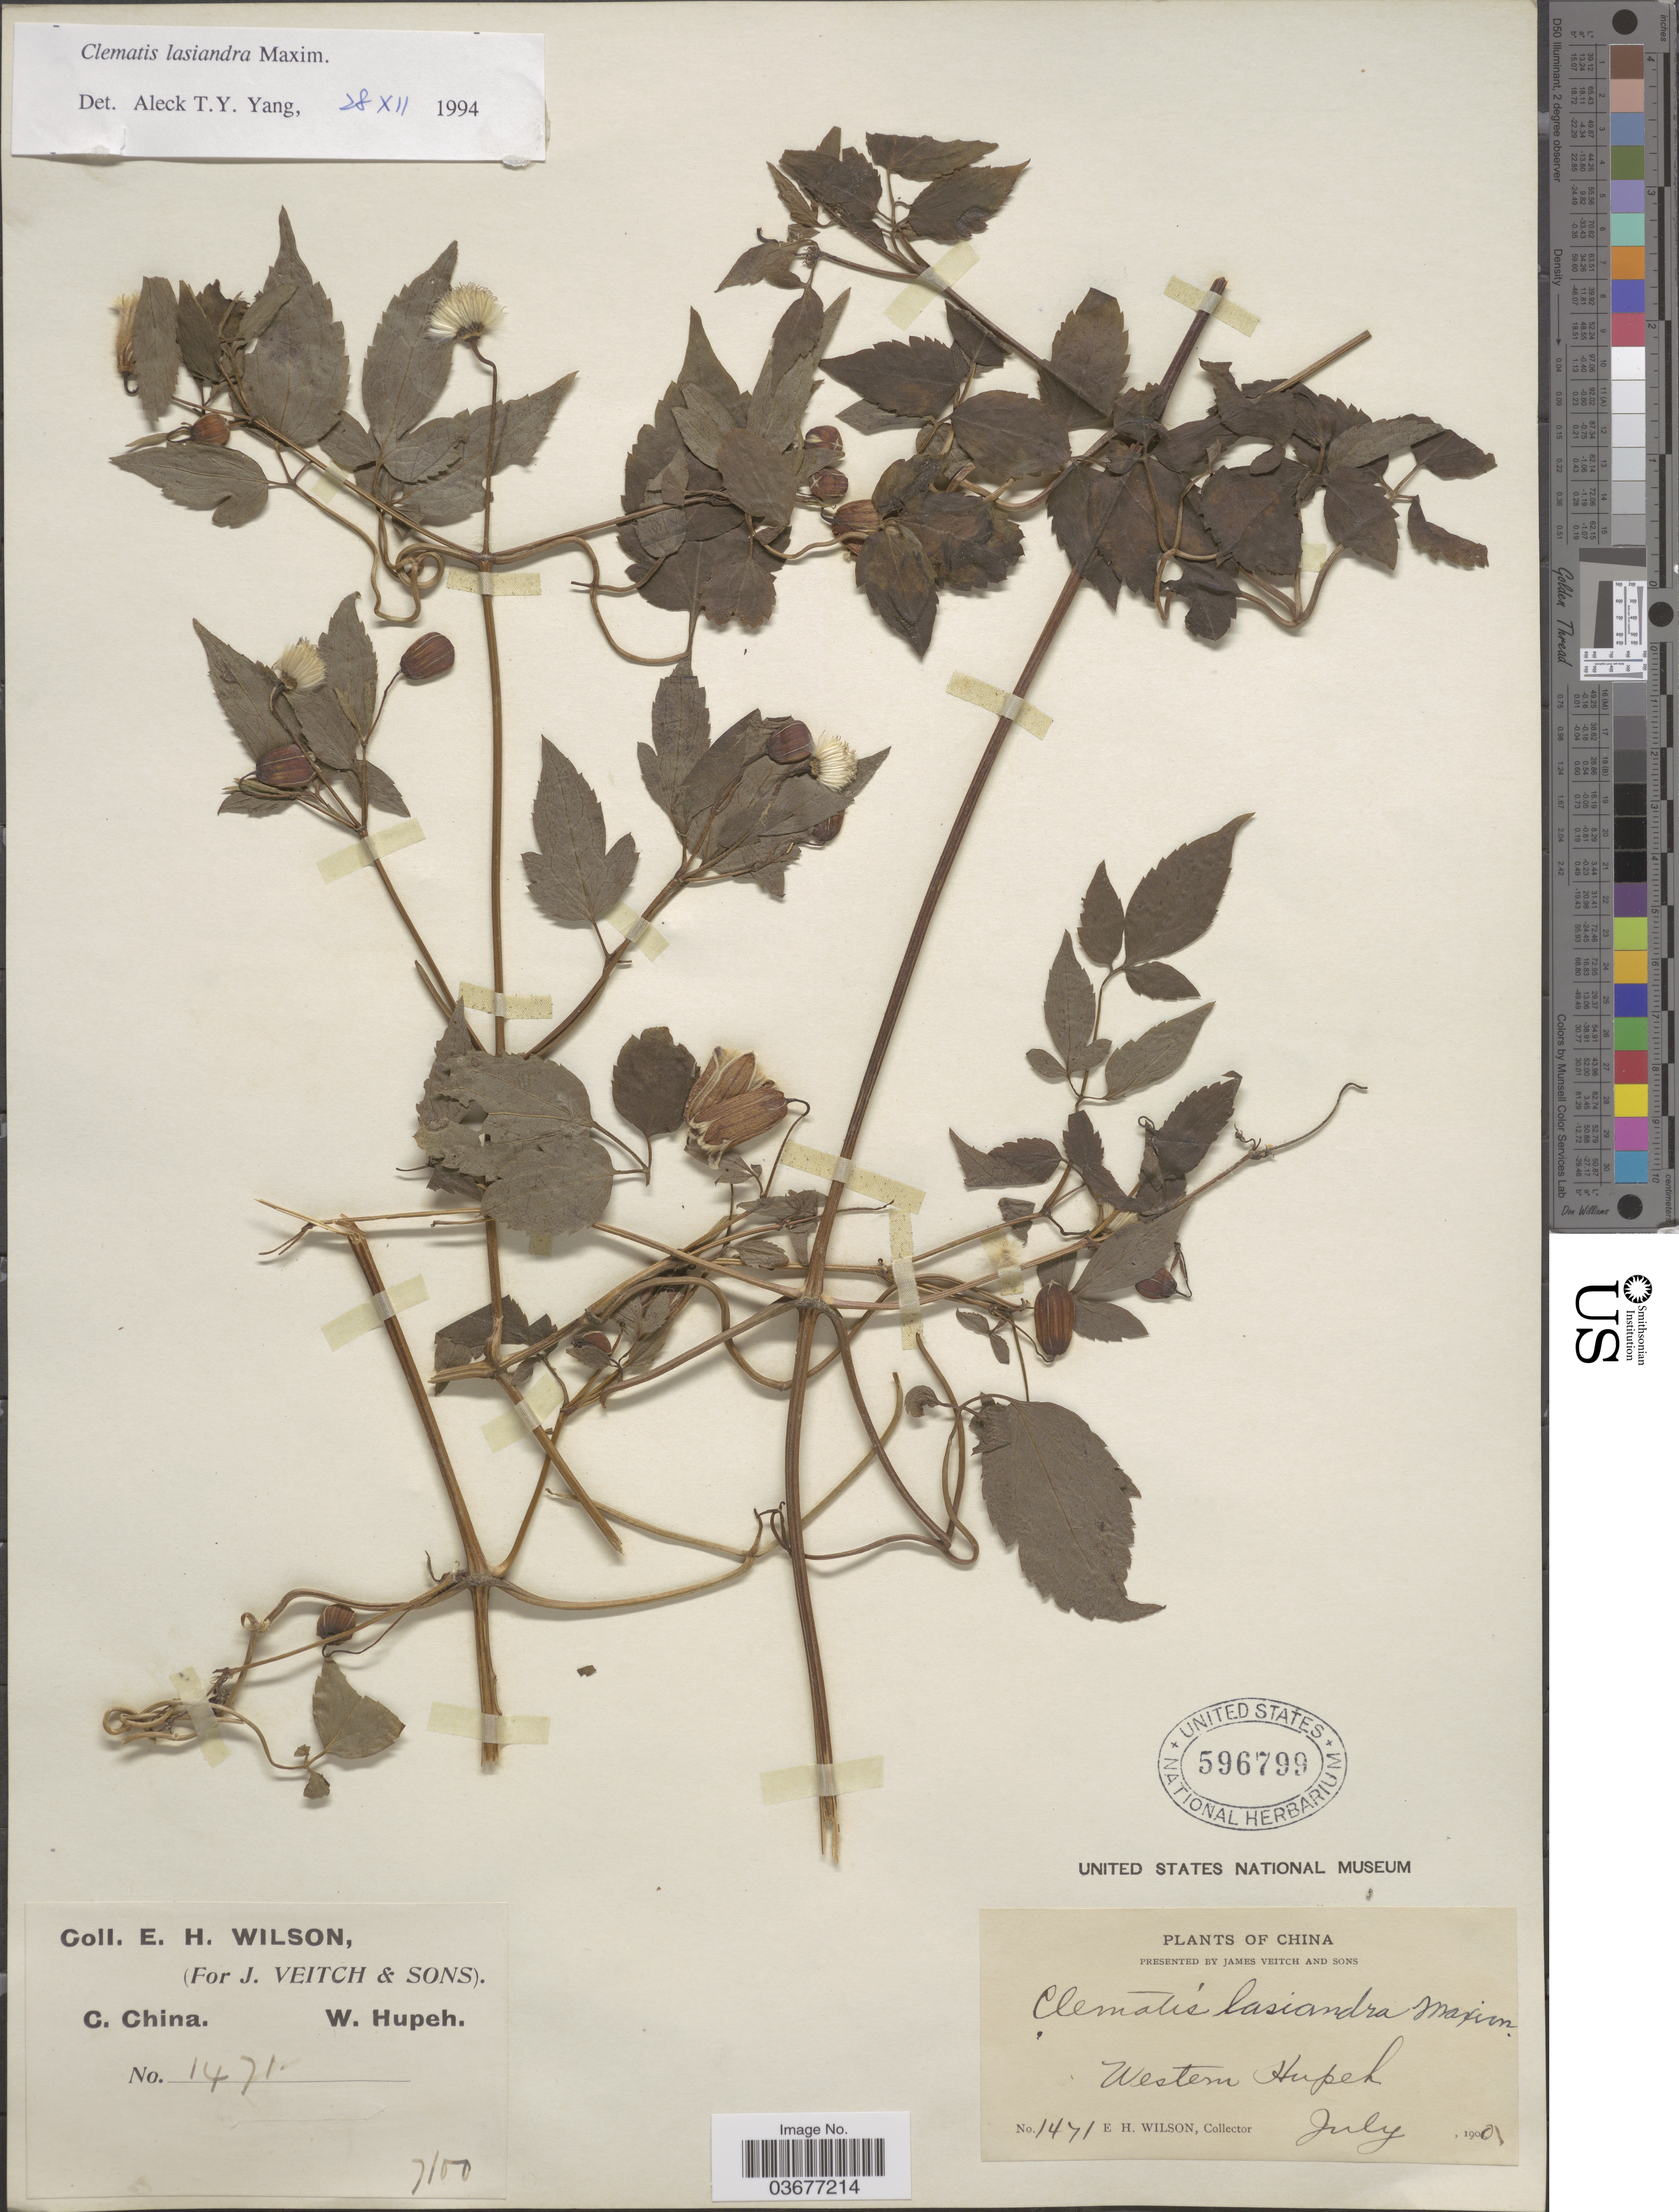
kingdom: Plantae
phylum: Tracheophyta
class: Magnoliopsida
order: Ranunculales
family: Ranunculaceae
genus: Clematis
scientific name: Clematis lasiandra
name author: Maxim.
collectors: E. Wilson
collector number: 1471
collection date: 1900-07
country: China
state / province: Hubei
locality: C. China. Western Hupeh.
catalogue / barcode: US 596799